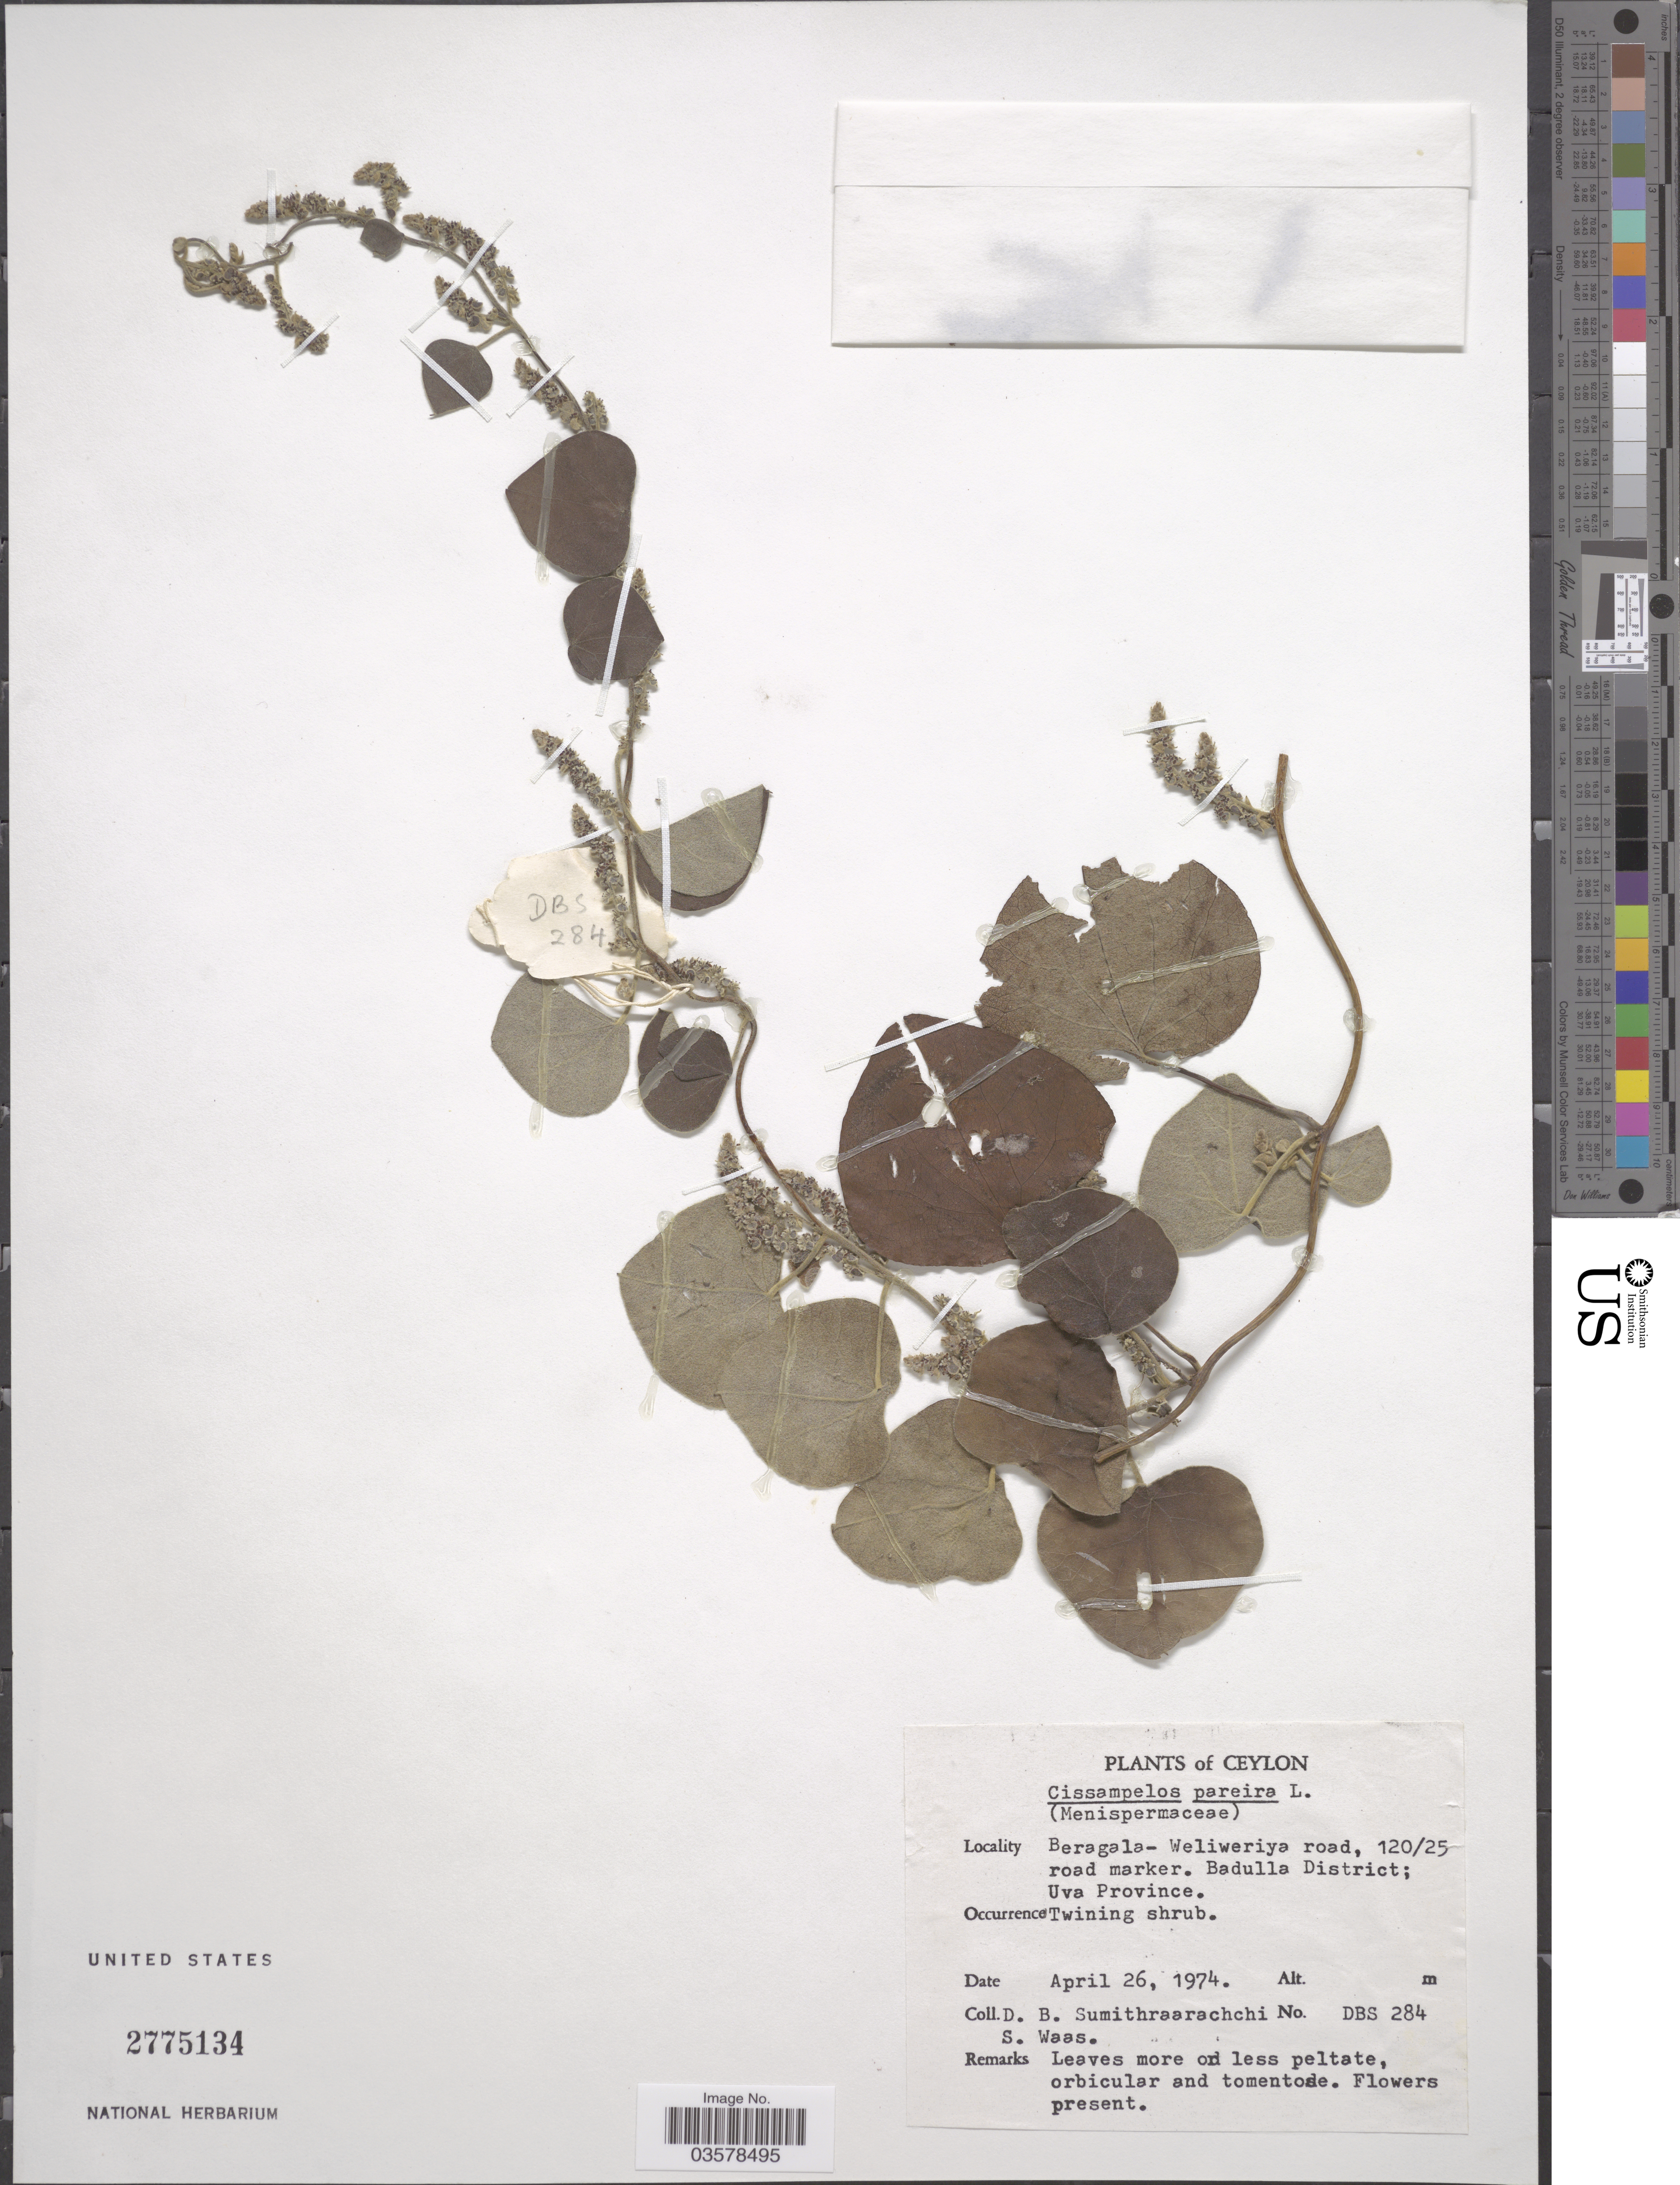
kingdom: Plantae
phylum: Tracheophyta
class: Magnoliopsida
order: Ranunculales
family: Menispermaceae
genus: Cissampelos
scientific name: Cissampelos pareira var. hirsuta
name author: (Buch.-Ham. ex DC.) Forman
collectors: D. B. Sumithraarachchi & S. Waas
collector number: DBS284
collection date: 1974-04-26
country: Sri Lanka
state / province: Uva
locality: Ceylon. Beragala- Weliweriya road, 120/25 road marker. Badulla District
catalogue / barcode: US 2775134